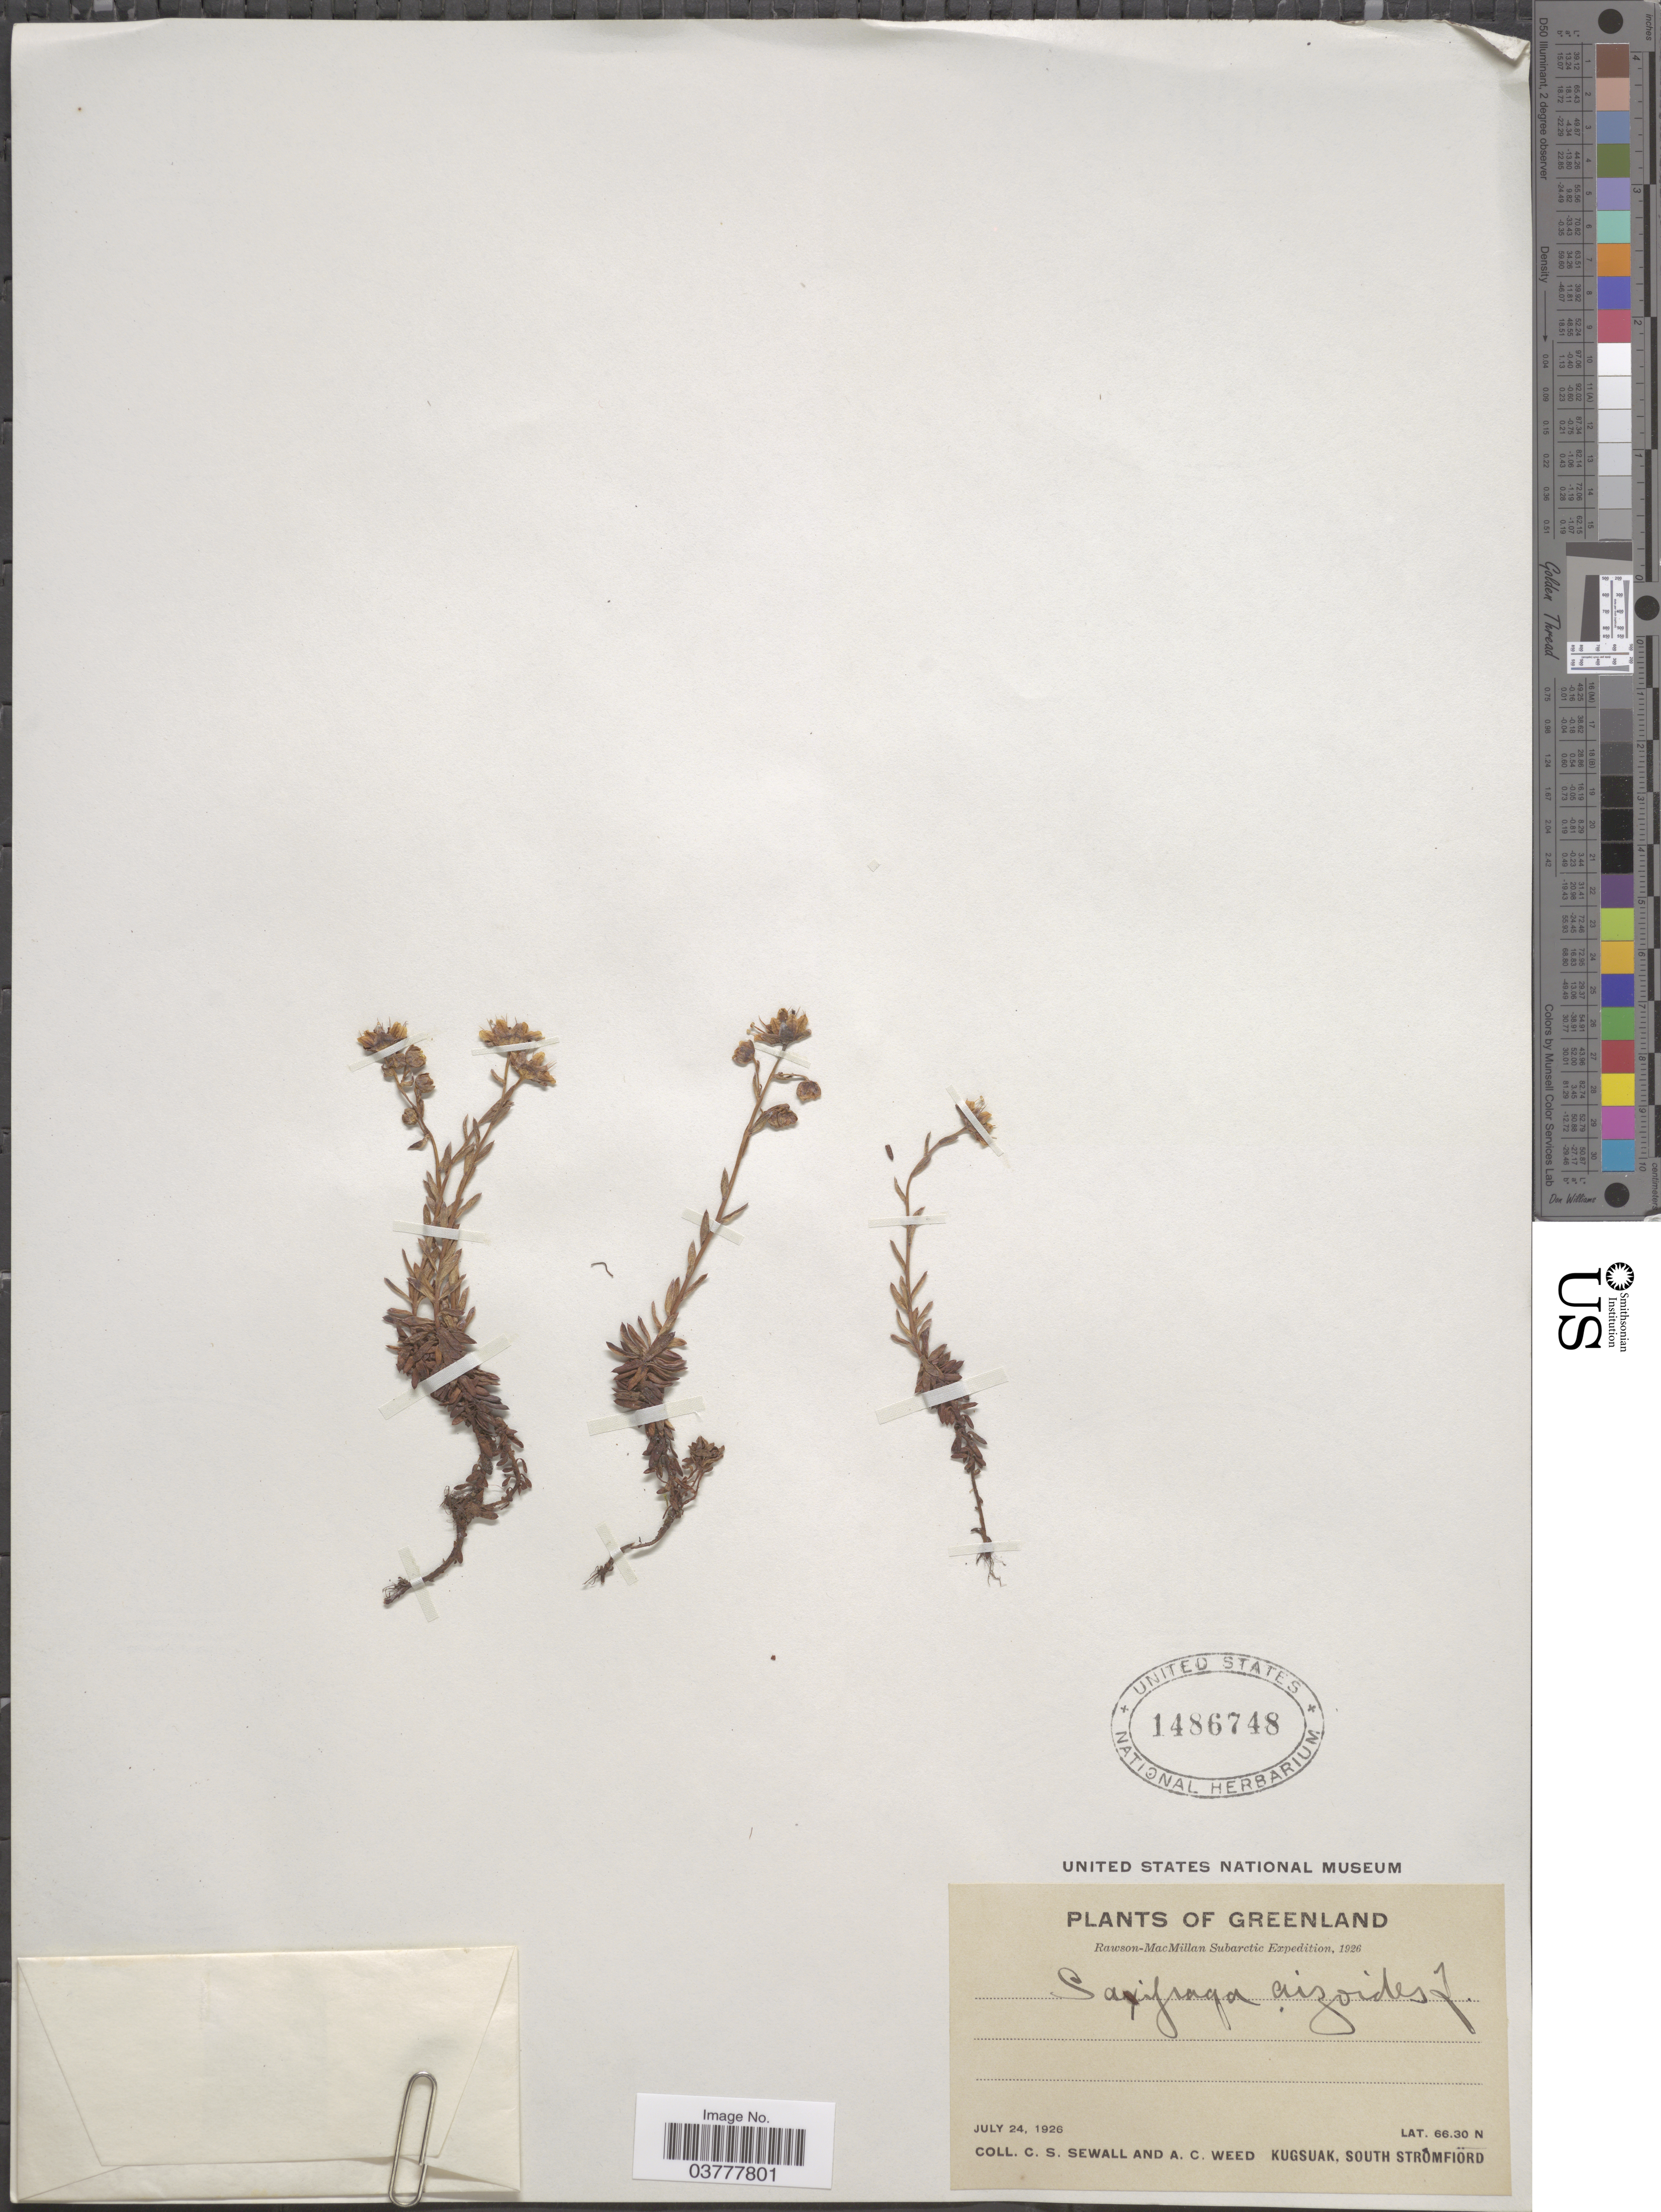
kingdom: Plantae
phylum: Tracheophyta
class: Magnoliopsida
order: Saxifragales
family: Saxifragaceae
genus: Saxifraga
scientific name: Saxifraga aizoides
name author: L.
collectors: C. Sewall & A. Weed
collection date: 1926-07-24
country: Greenland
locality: Kugsuak, South Stromfiord.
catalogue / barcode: US 1486748